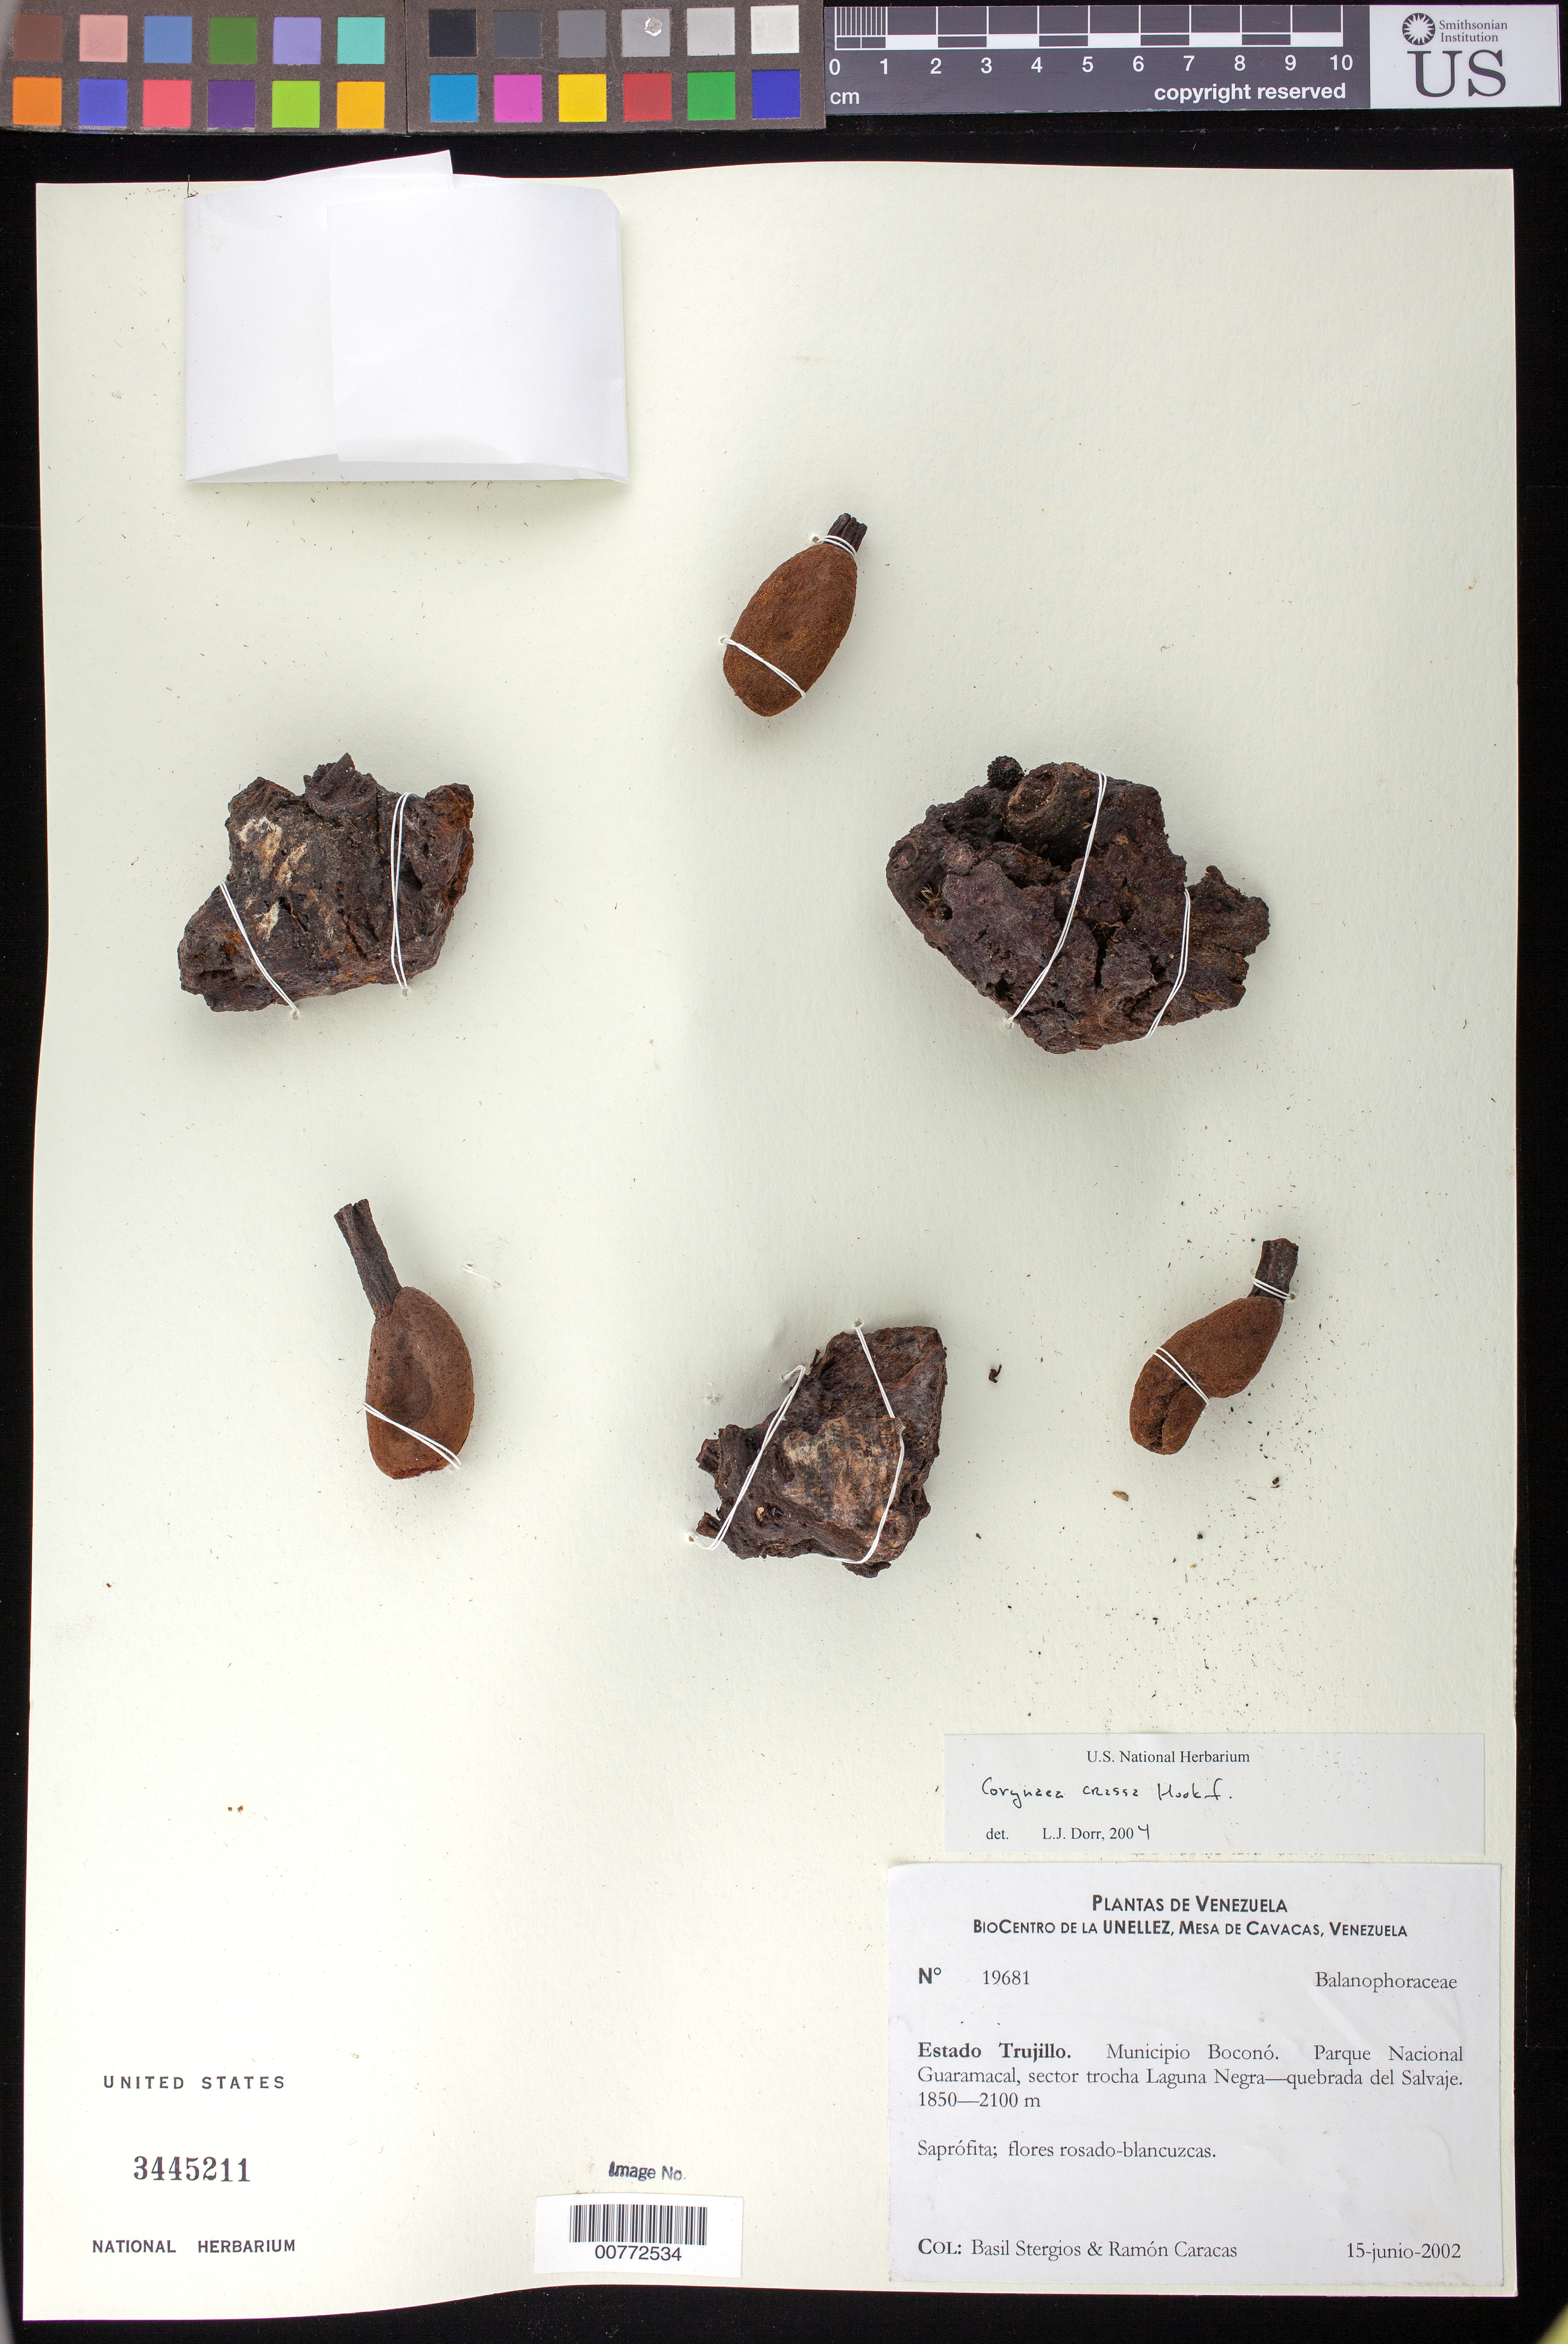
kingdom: Plantae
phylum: Tracheophyta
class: Magnoliopsida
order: Santalales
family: Balanophoraceae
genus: Corynaea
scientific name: Corynaea crassa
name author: Hook. f.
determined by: Dorr, L. J., (BOT), Smithsonian Institution - National Museum of Natural History (UNITED STATES)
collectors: B. G. Stergios & R. Caracas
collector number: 19681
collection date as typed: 15 Jun 2002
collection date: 2002-06-15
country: Venezuela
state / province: Trujillo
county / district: Boconó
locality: Parque Nacional Guaramacal, sector trocha Laguna Negra - quebrada del Salvaje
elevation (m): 1850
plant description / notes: PORT, US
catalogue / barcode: US 3445211